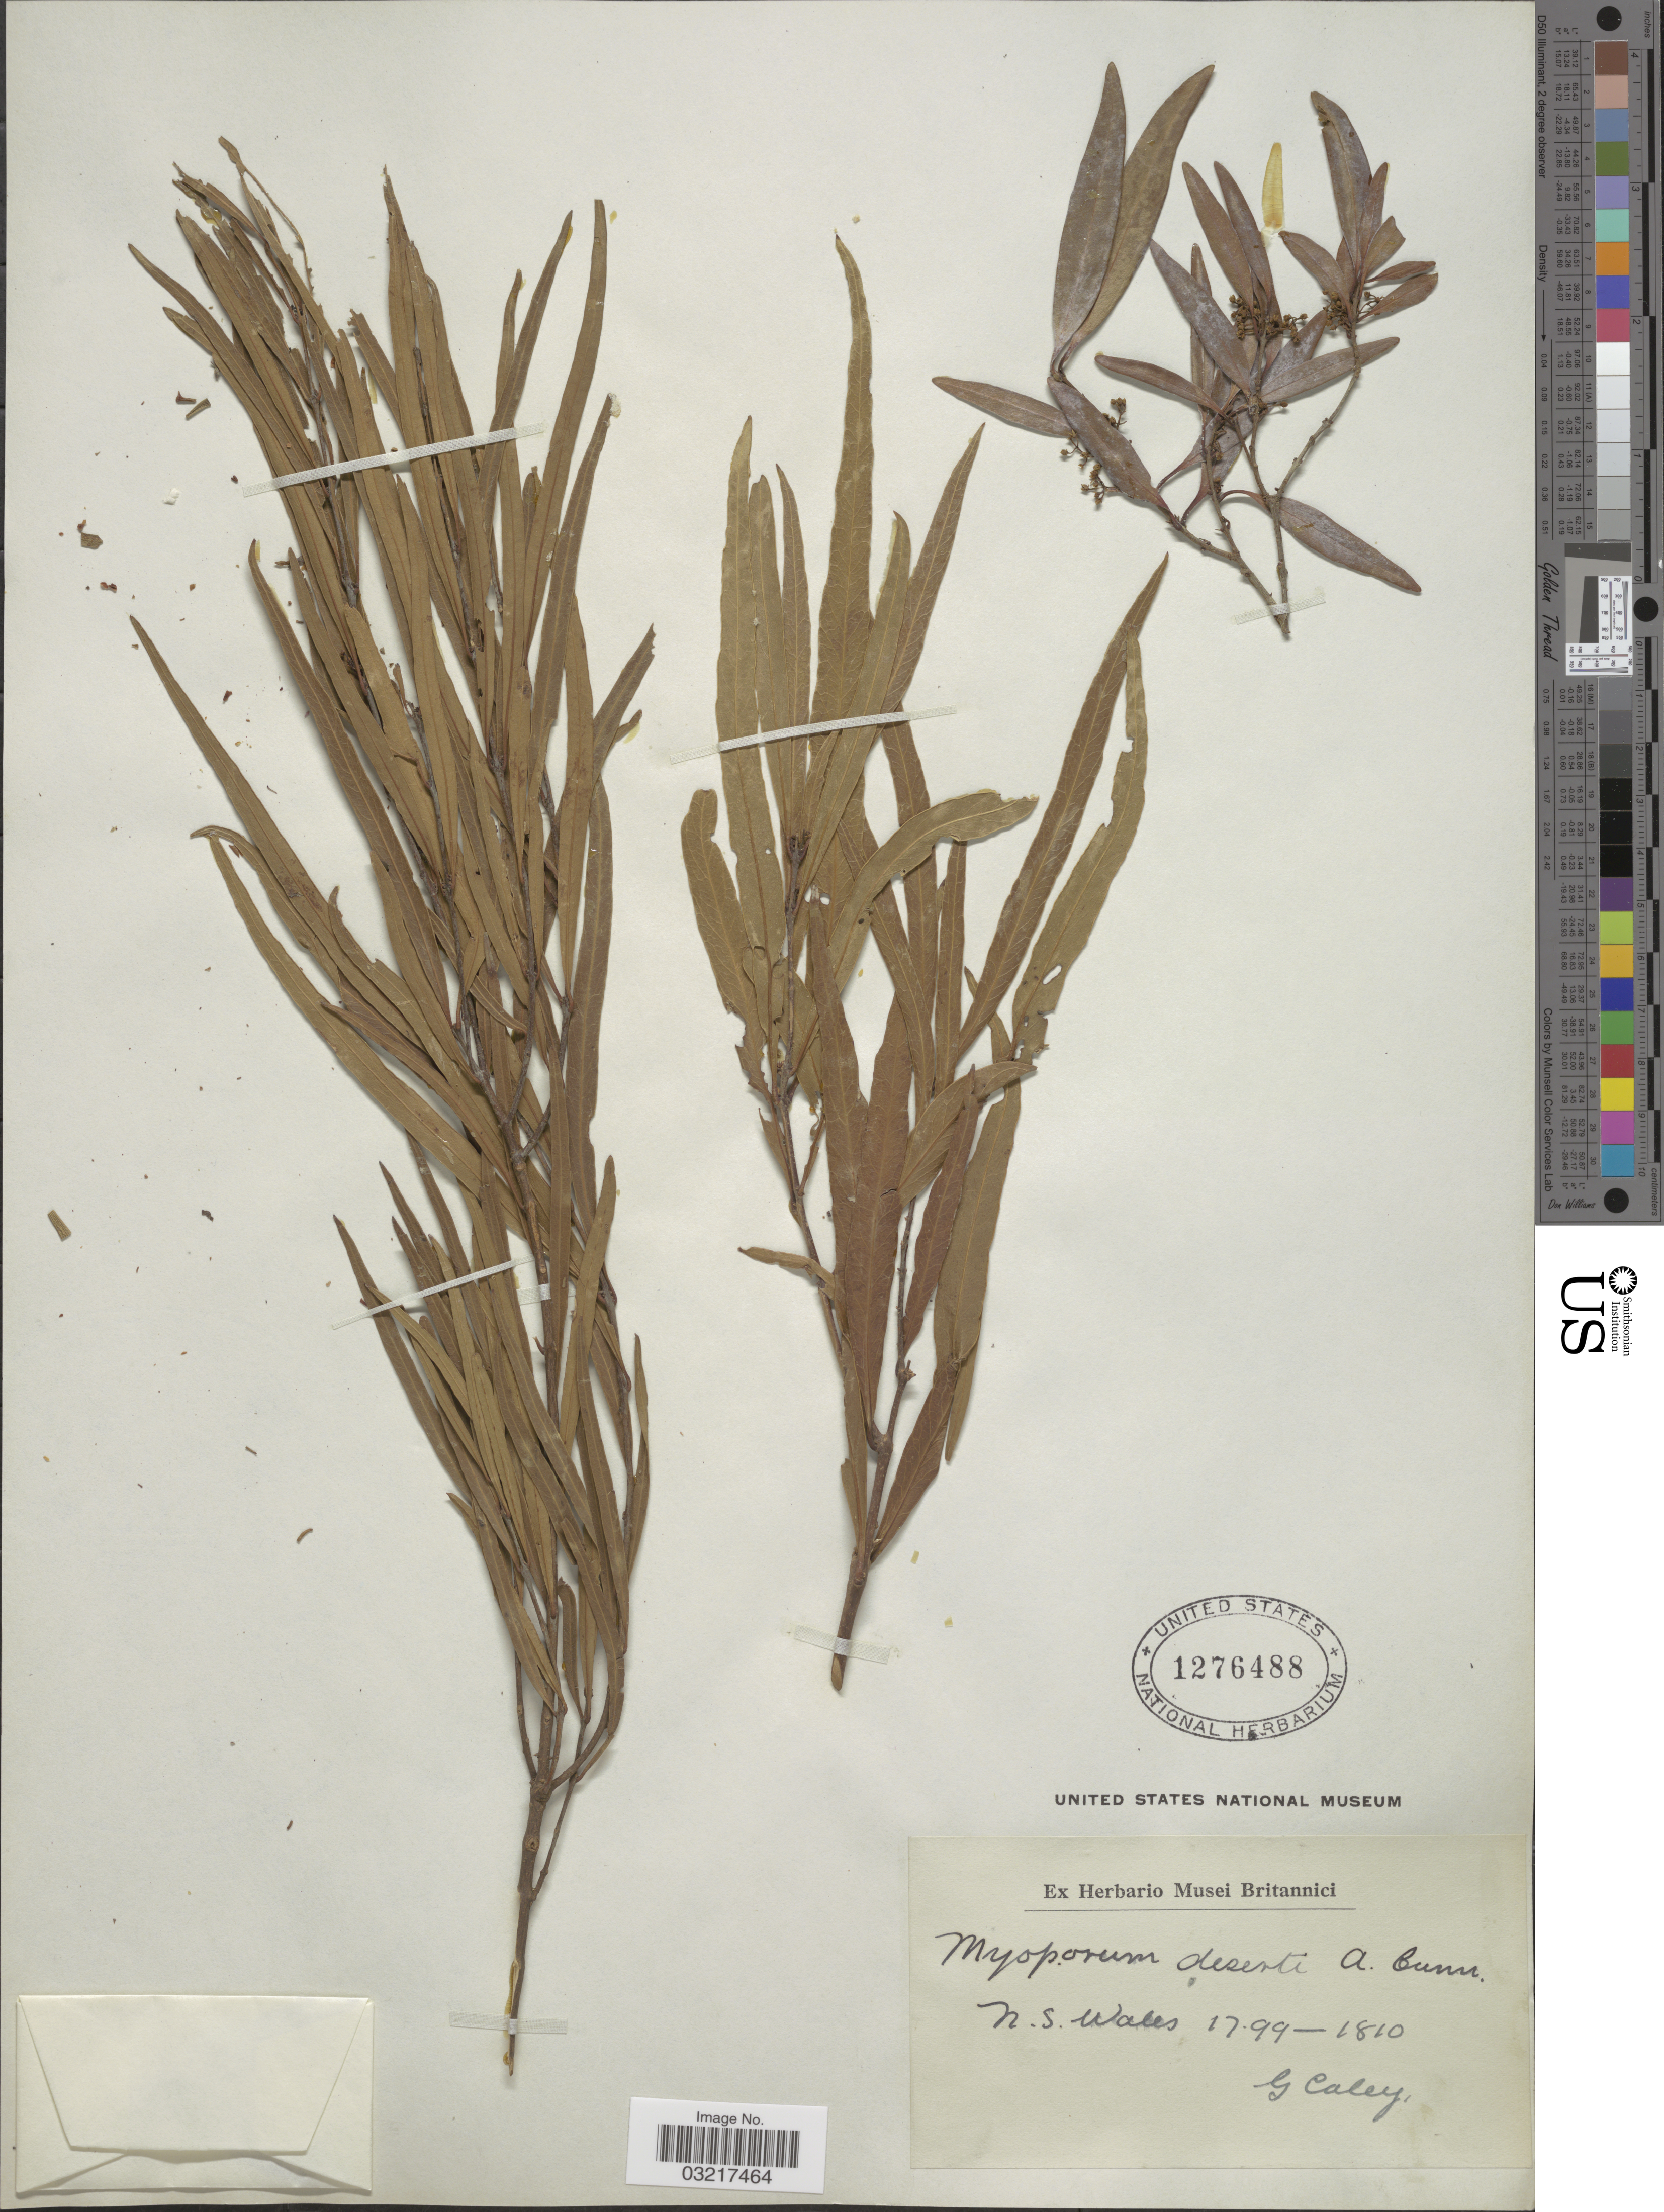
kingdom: Plantae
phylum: Tracheophyta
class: Magnoliopsida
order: Lamiales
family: Scrophulariaceae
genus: Eremophila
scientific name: Eremophila deserti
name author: Chinnock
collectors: G. Caley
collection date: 1799/1810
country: Australia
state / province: New South Wales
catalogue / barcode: US 1276488